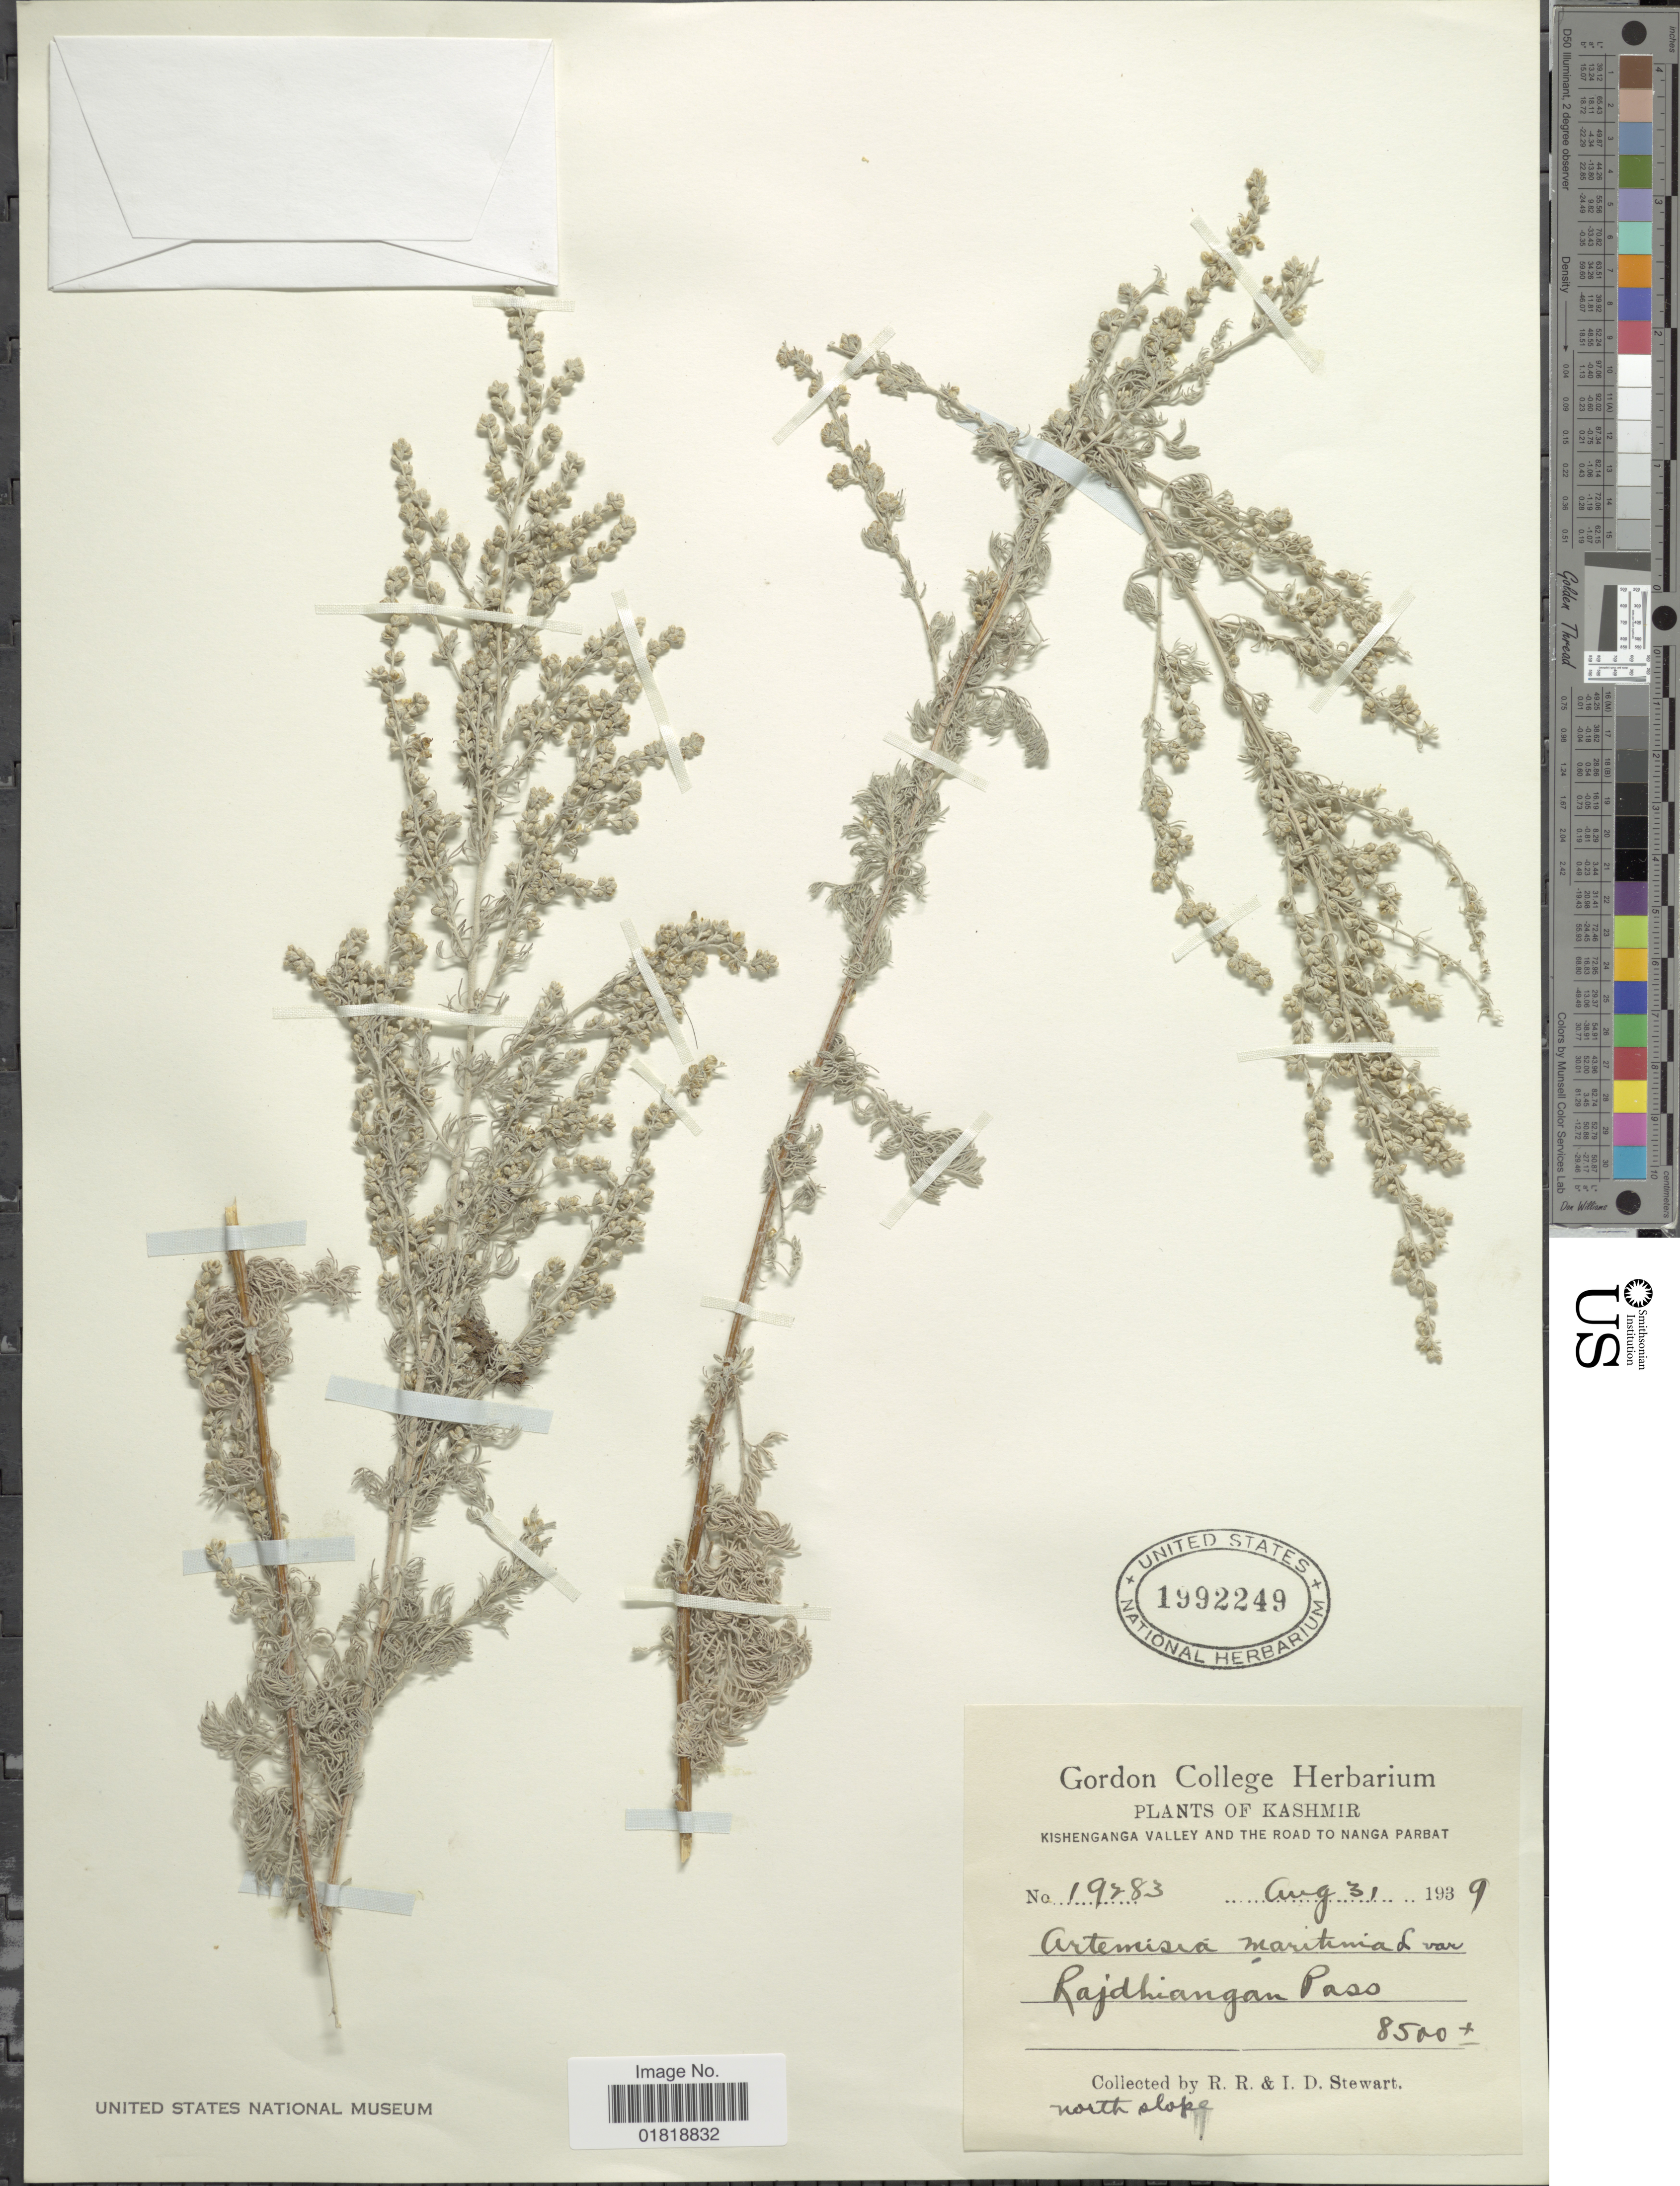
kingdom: Plantae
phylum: Tracheophyta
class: Magnoliopsida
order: Asterales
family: Asteraceae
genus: Artemisia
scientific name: Artemisia maritima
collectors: R. R. Stewart & I. Stewart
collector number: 19283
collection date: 1939-08-31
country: India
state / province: Jammu and Kashmir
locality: Kashmir, Rajdhiangan Pass, north slope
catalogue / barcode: US 1992249